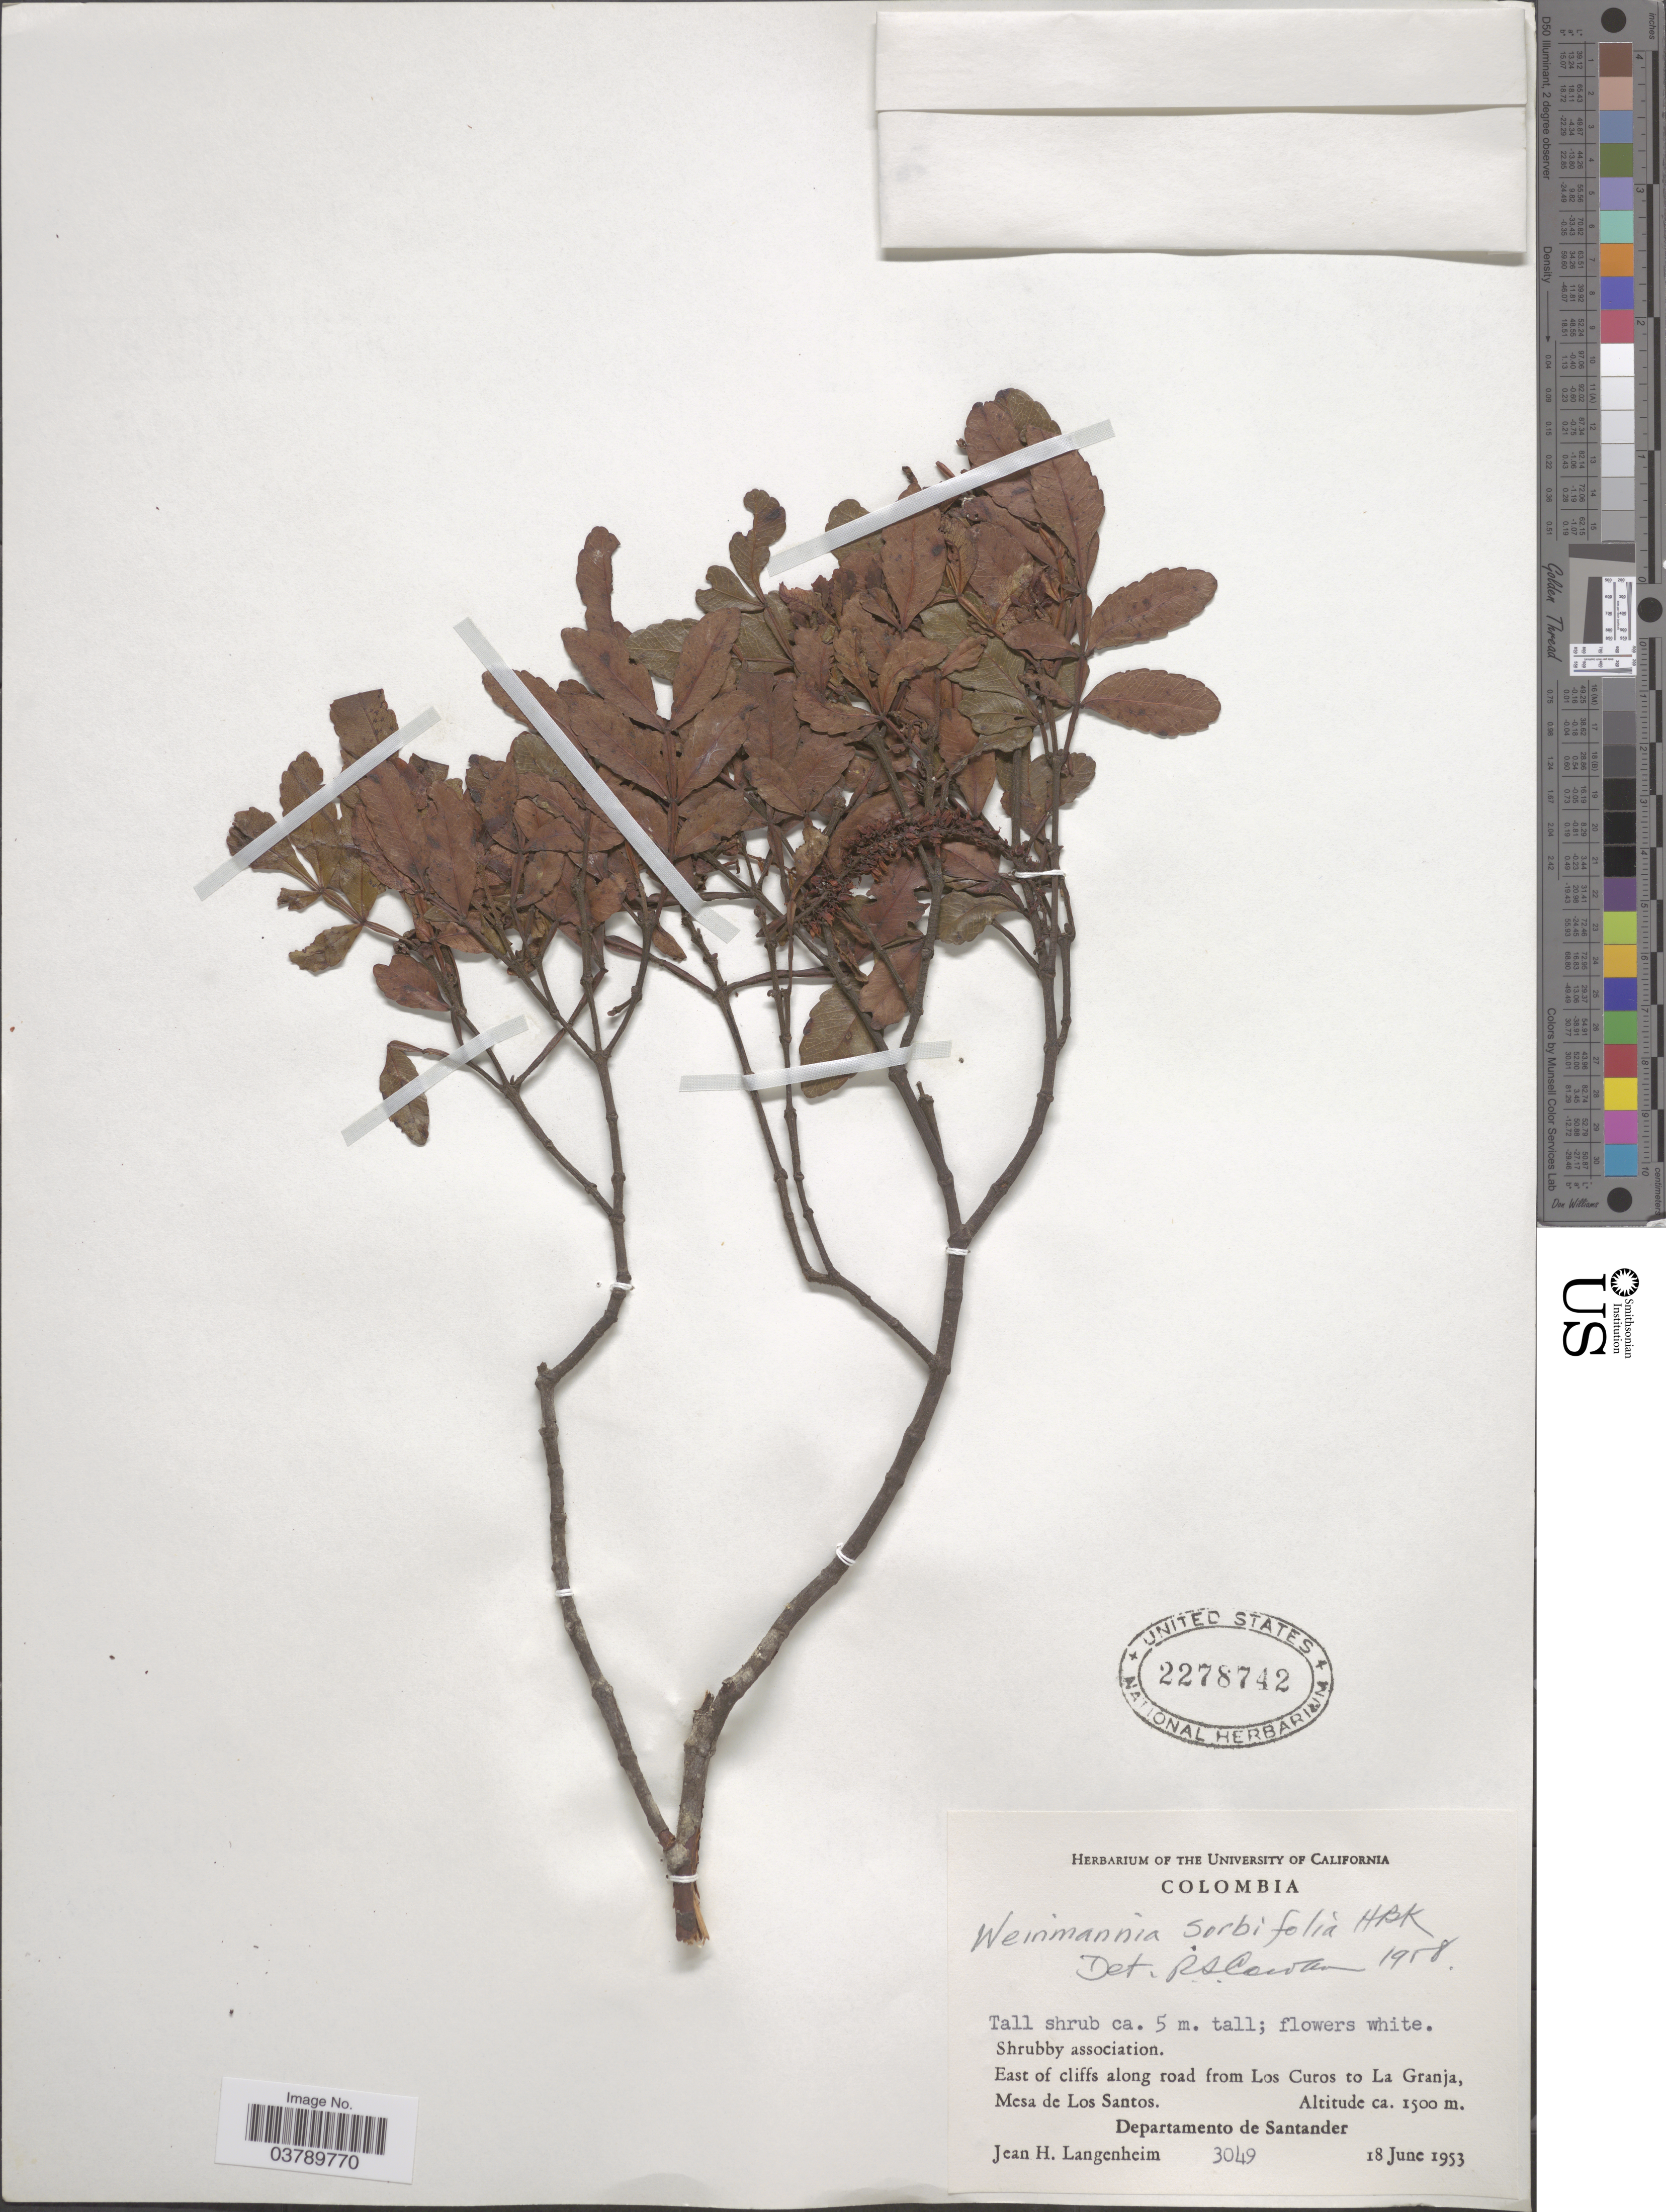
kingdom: Plantae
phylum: Tracheophyta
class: Magnoliopsida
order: Oxalidales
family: Cunoniaceae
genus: Weinmannia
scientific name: Weinmannia sorbifolia var. sclerophylla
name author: (Cuatrec.) Cuatrec.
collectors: J. H. Langenheim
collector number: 3049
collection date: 1953-06-18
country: Colombia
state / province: Santander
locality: East of cliffs along road from Los Curos to La Granja, Mesa de Los Santos. Departamento de Santander.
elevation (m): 1500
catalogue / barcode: US 2278742